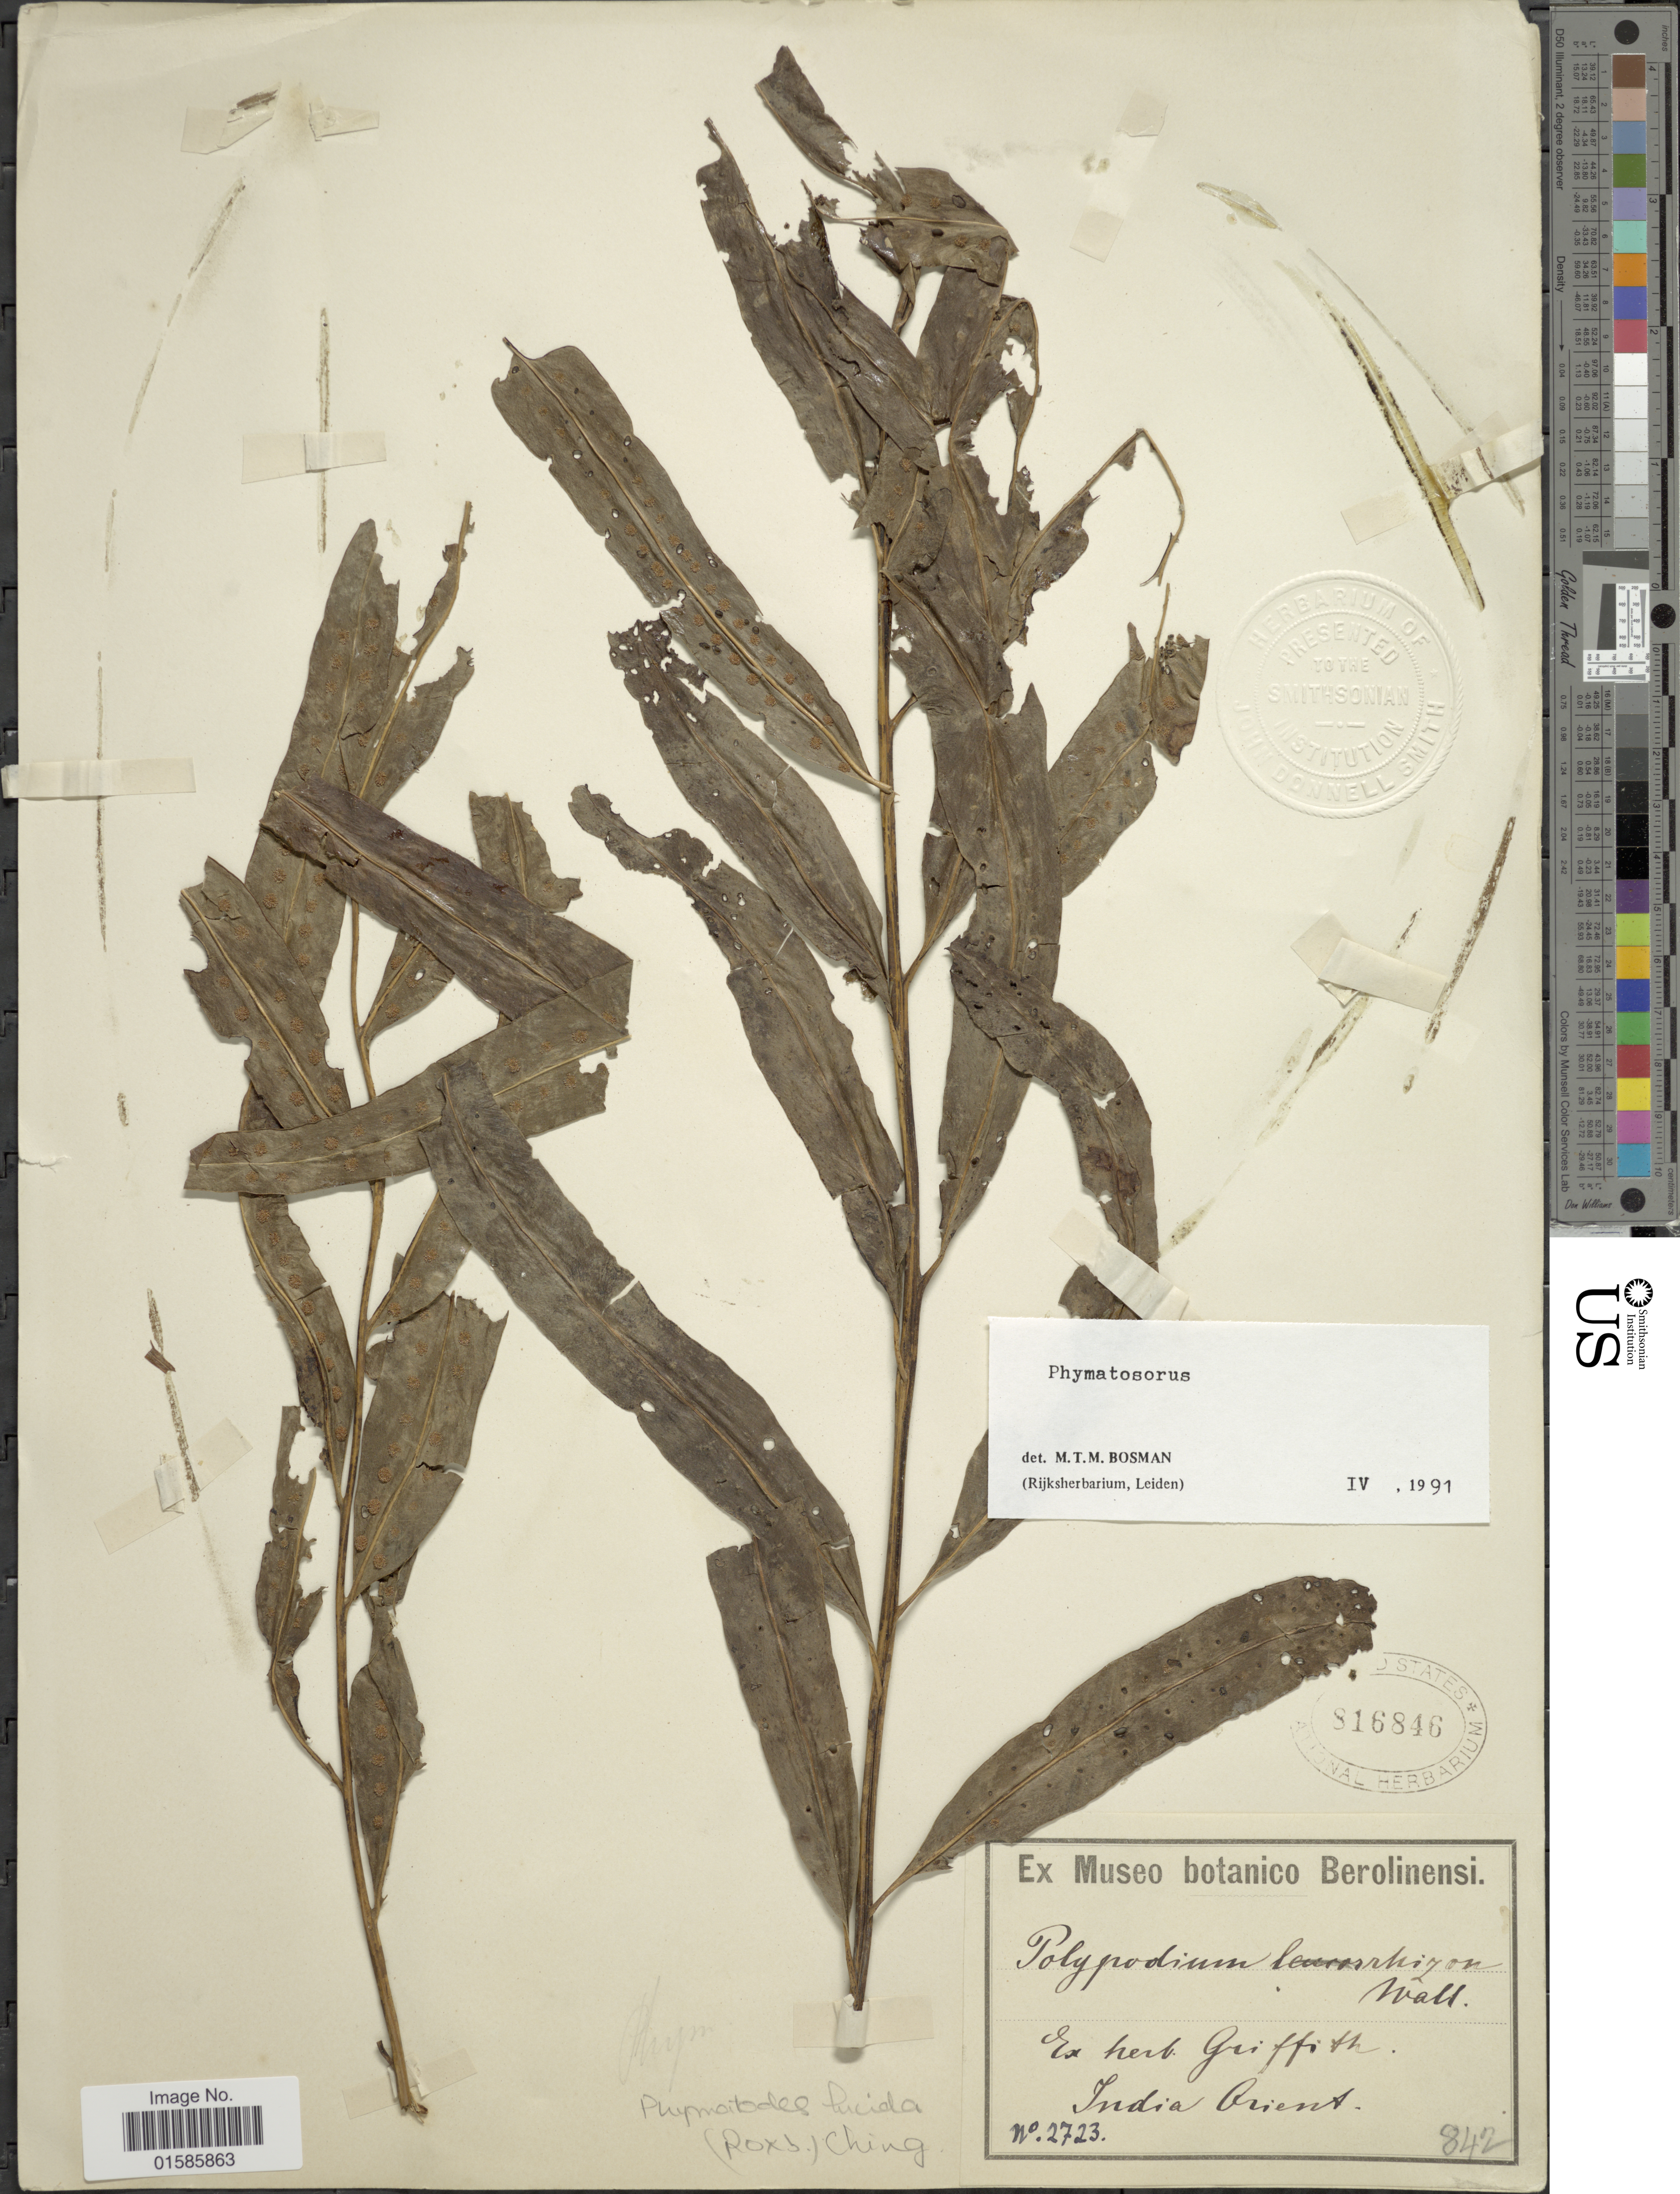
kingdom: Plantae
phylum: Tracheophyta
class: Polypodiopsida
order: Polypodiales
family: Polypodiaceae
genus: Microsorum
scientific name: Microsorum lucidum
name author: (Roxb. ex Griff.) Copel.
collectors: ex herb. Griffith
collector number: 2723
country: India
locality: India Orient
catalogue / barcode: US 816846